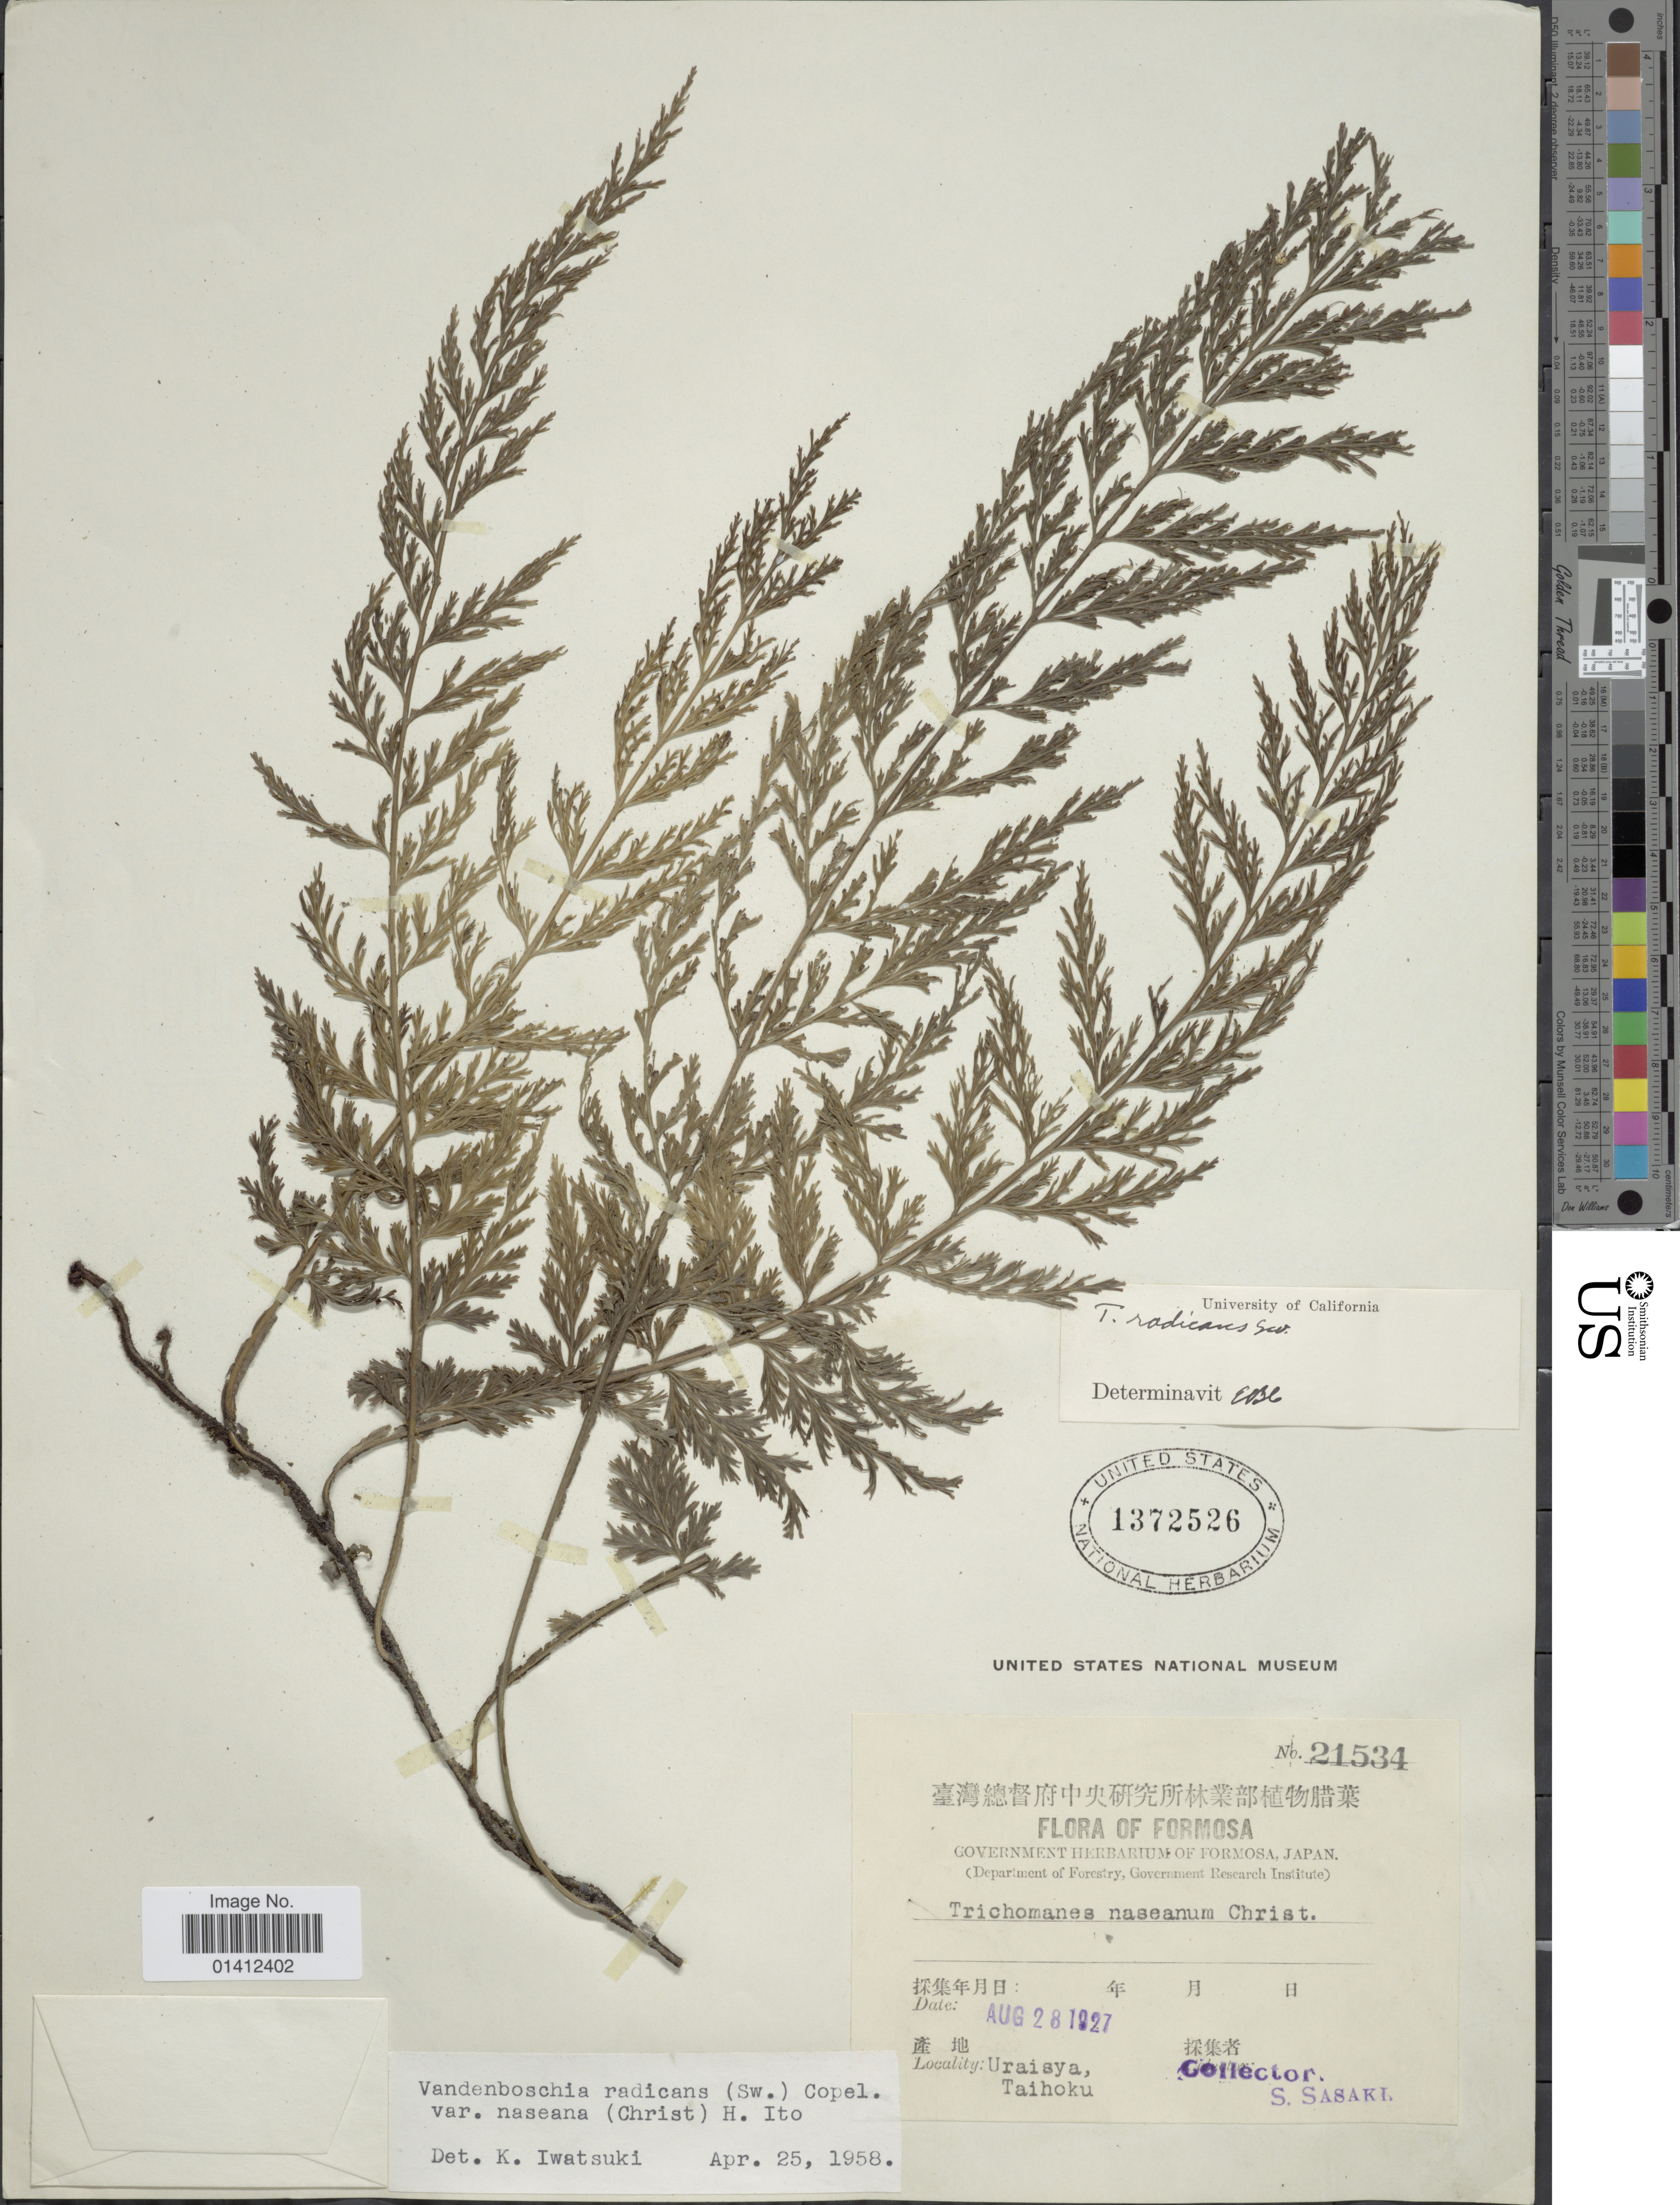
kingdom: Plantae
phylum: Tracheophyta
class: Polypodiopsida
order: Hymenophyllales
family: Hymenophyllaceae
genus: Vandenboschia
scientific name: Vandenboschia radicans var. naseana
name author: (Christ) H. Itô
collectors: S. Sasaki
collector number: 215434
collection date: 1927-08-28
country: Taiwan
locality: Uraisya, taihoku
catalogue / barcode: US 1372526